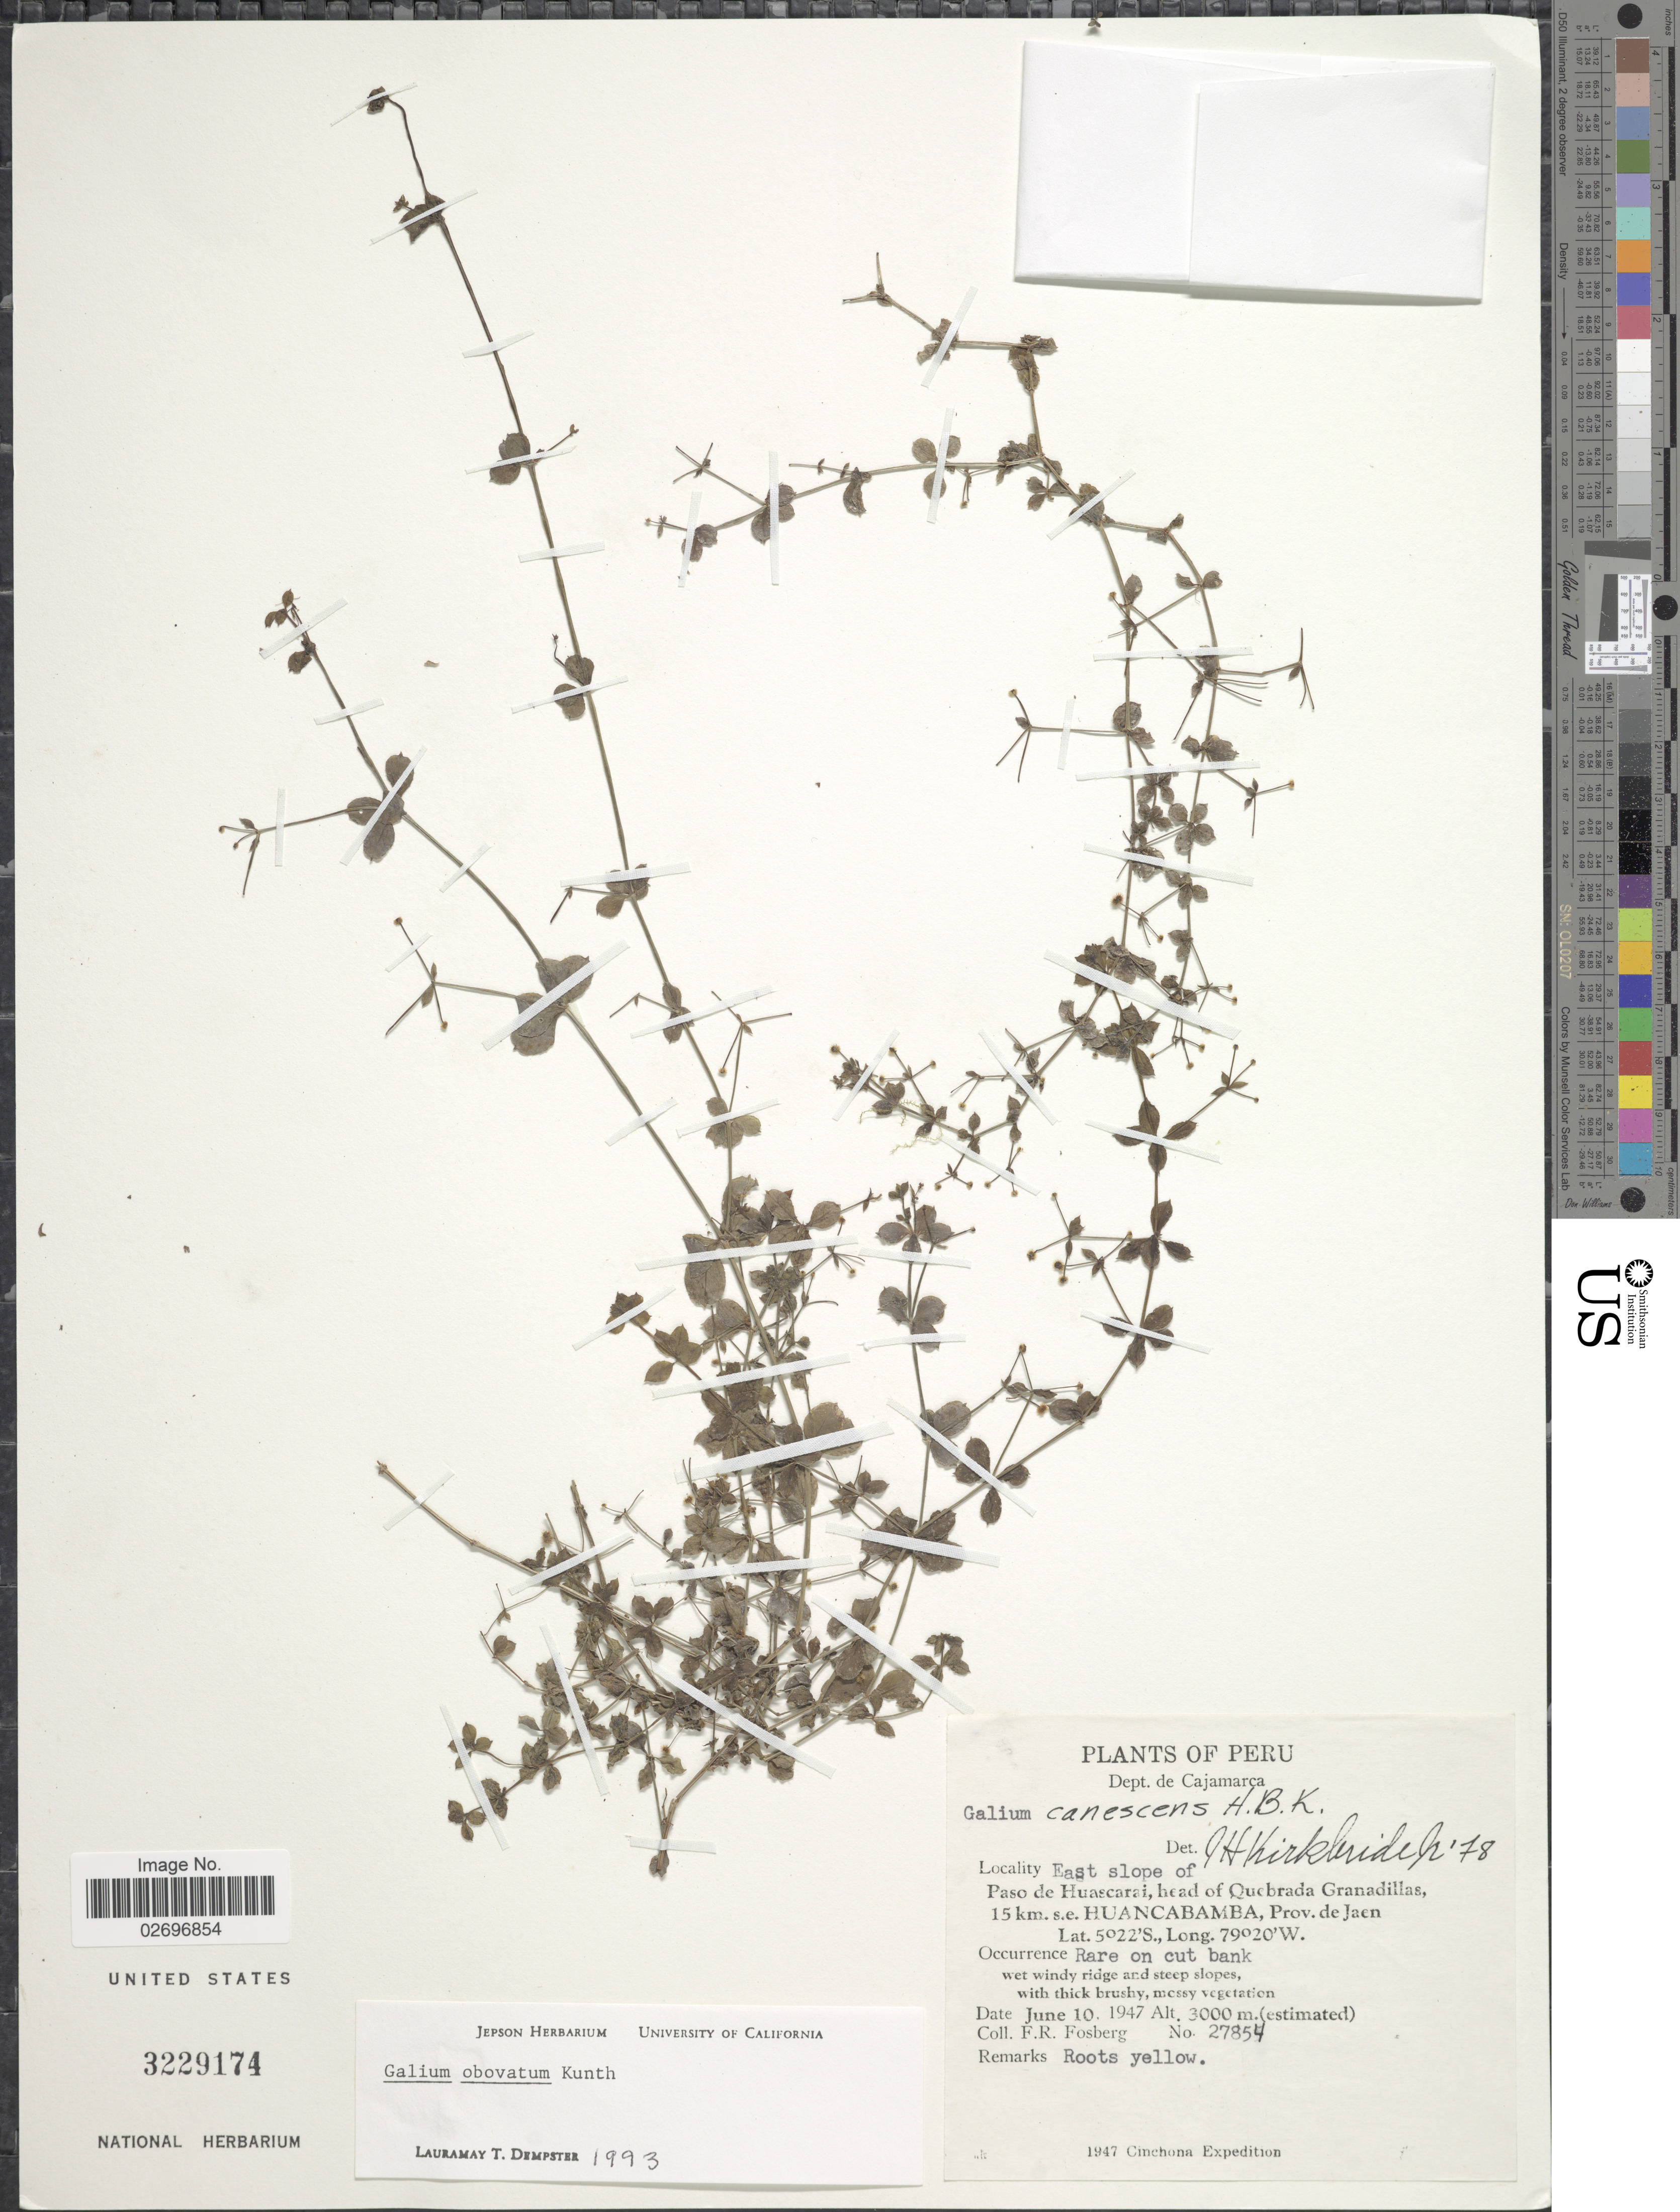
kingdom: Plantae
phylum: Tracheophyta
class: Magnoliopsida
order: Gentianales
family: Rubiaceae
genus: Galium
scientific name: Galium obovatum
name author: Kunth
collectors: F. R. Fosberg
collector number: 27854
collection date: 1947-06-10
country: Peru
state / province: Cajamarca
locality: East slope of Paso de Huascarai, head of Quebrada Granadillas, 15 km. s.e. Huancabamba, Prov. de Jaen, rare on cute bank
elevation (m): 3000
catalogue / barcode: US 3229174